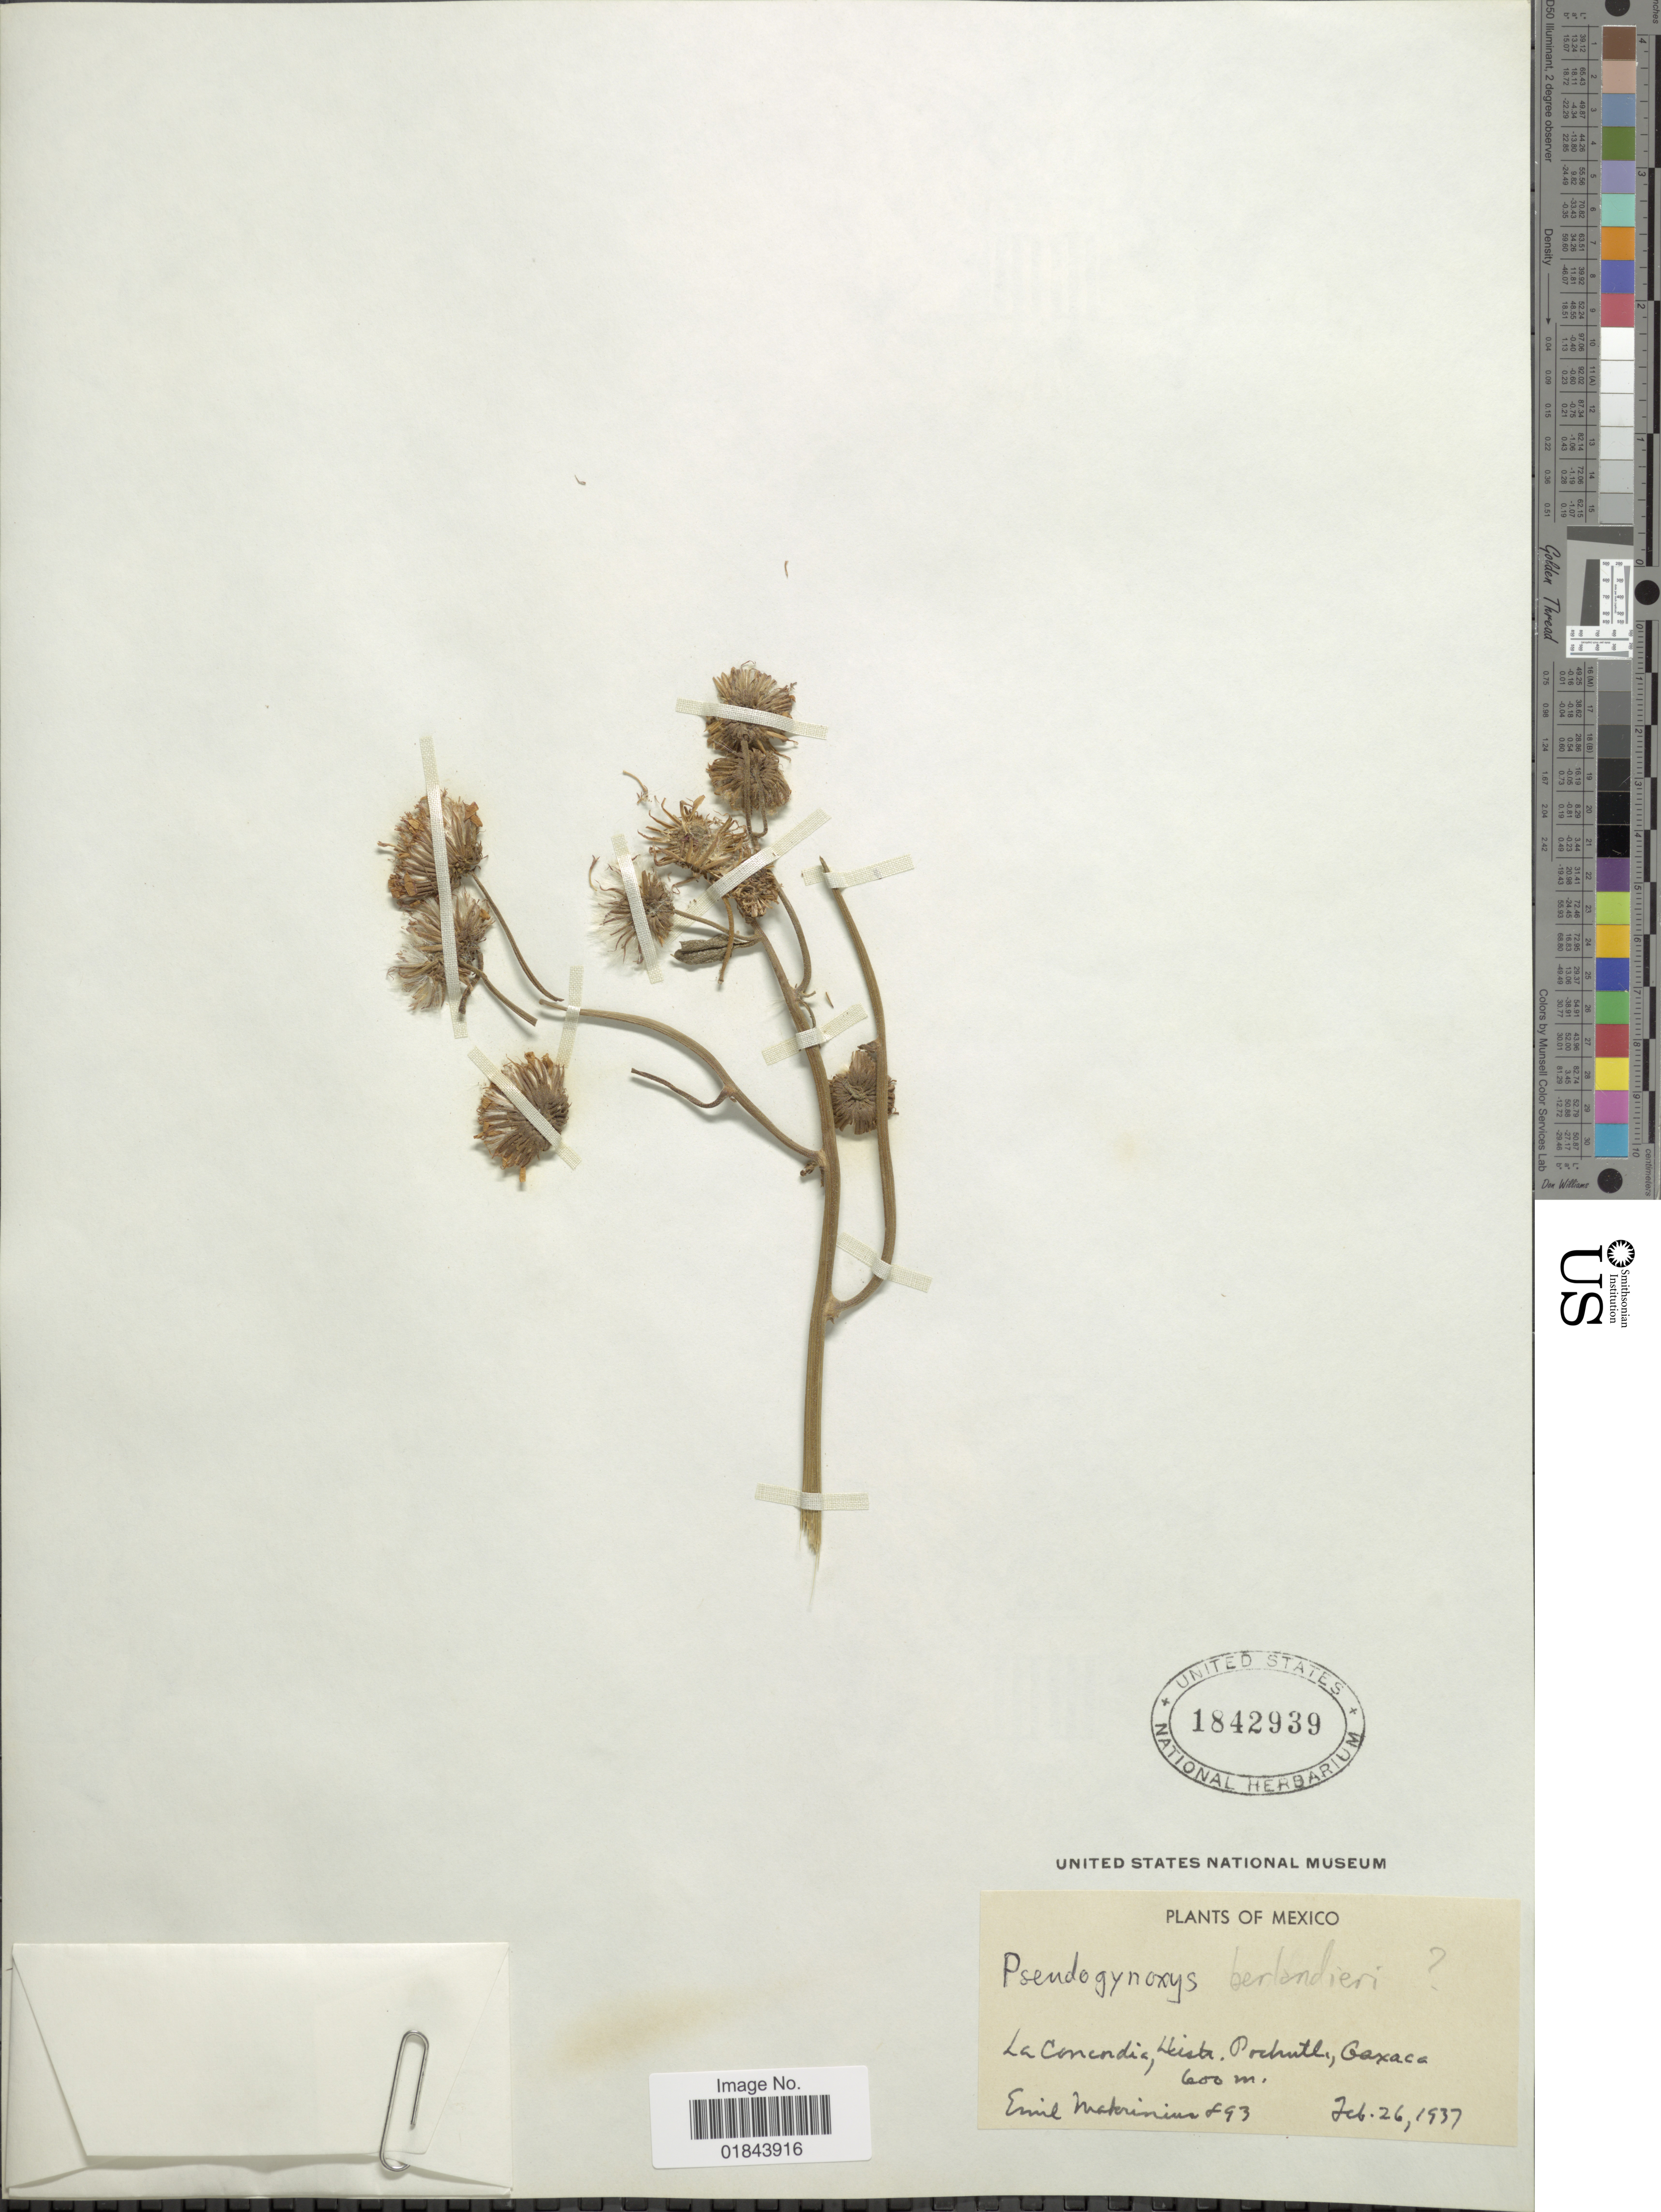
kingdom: Plantae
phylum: Tracheophyta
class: Magnoliopsida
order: Asterales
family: Asteraceae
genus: Pseudogynoxys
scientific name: Pseudogynoxys haenkei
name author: (DC.) Cabrera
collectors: E. Makrinius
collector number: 893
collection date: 1937-02-26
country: Mexico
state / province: Oaxaca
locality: La Concordia, Vista, Pochutl [interpreted]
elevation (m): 600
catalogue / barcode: US 1842939